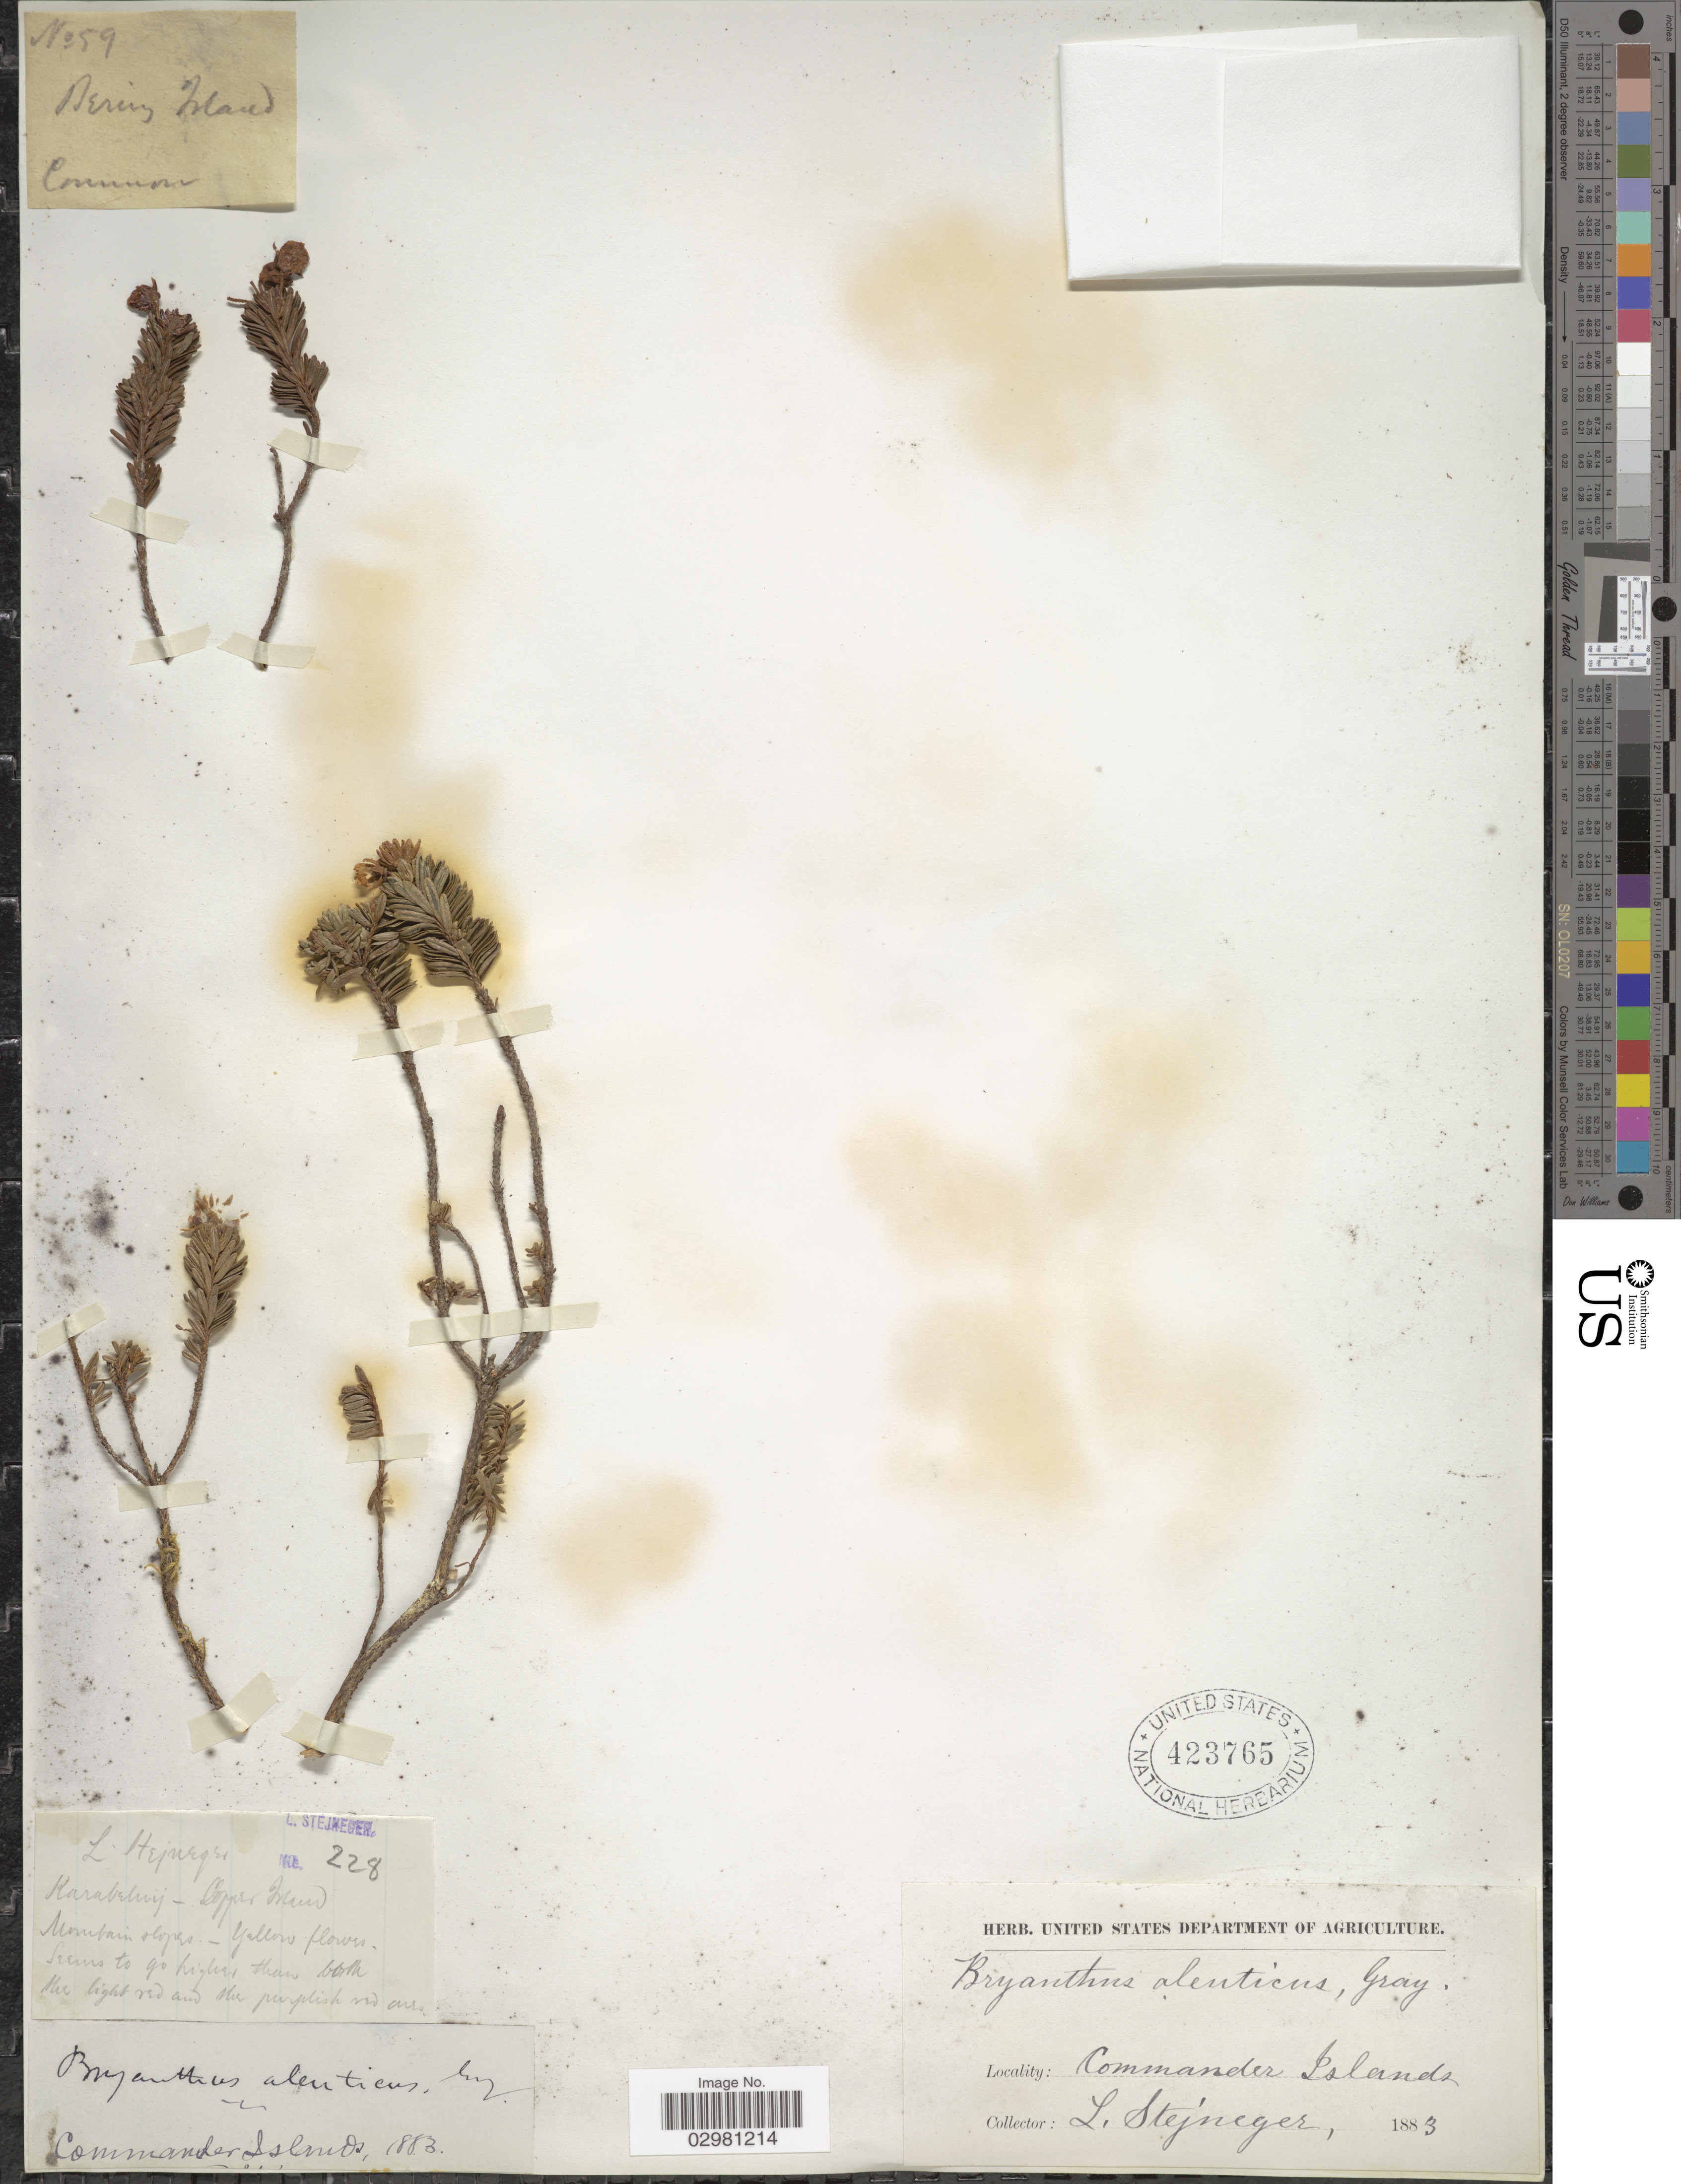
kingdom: Plantae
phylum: Tracheophyta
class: Magnoliopsida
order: Ericales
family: Ericaceae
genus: Phyllodoce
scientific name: Phyllodoce aleutica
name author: (Spreng.) A. Heller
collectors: L. Stejneger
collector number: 228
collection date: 1883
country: Russian Federation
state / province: Kamchatka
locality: Commander Islands.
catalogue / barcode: US 423765